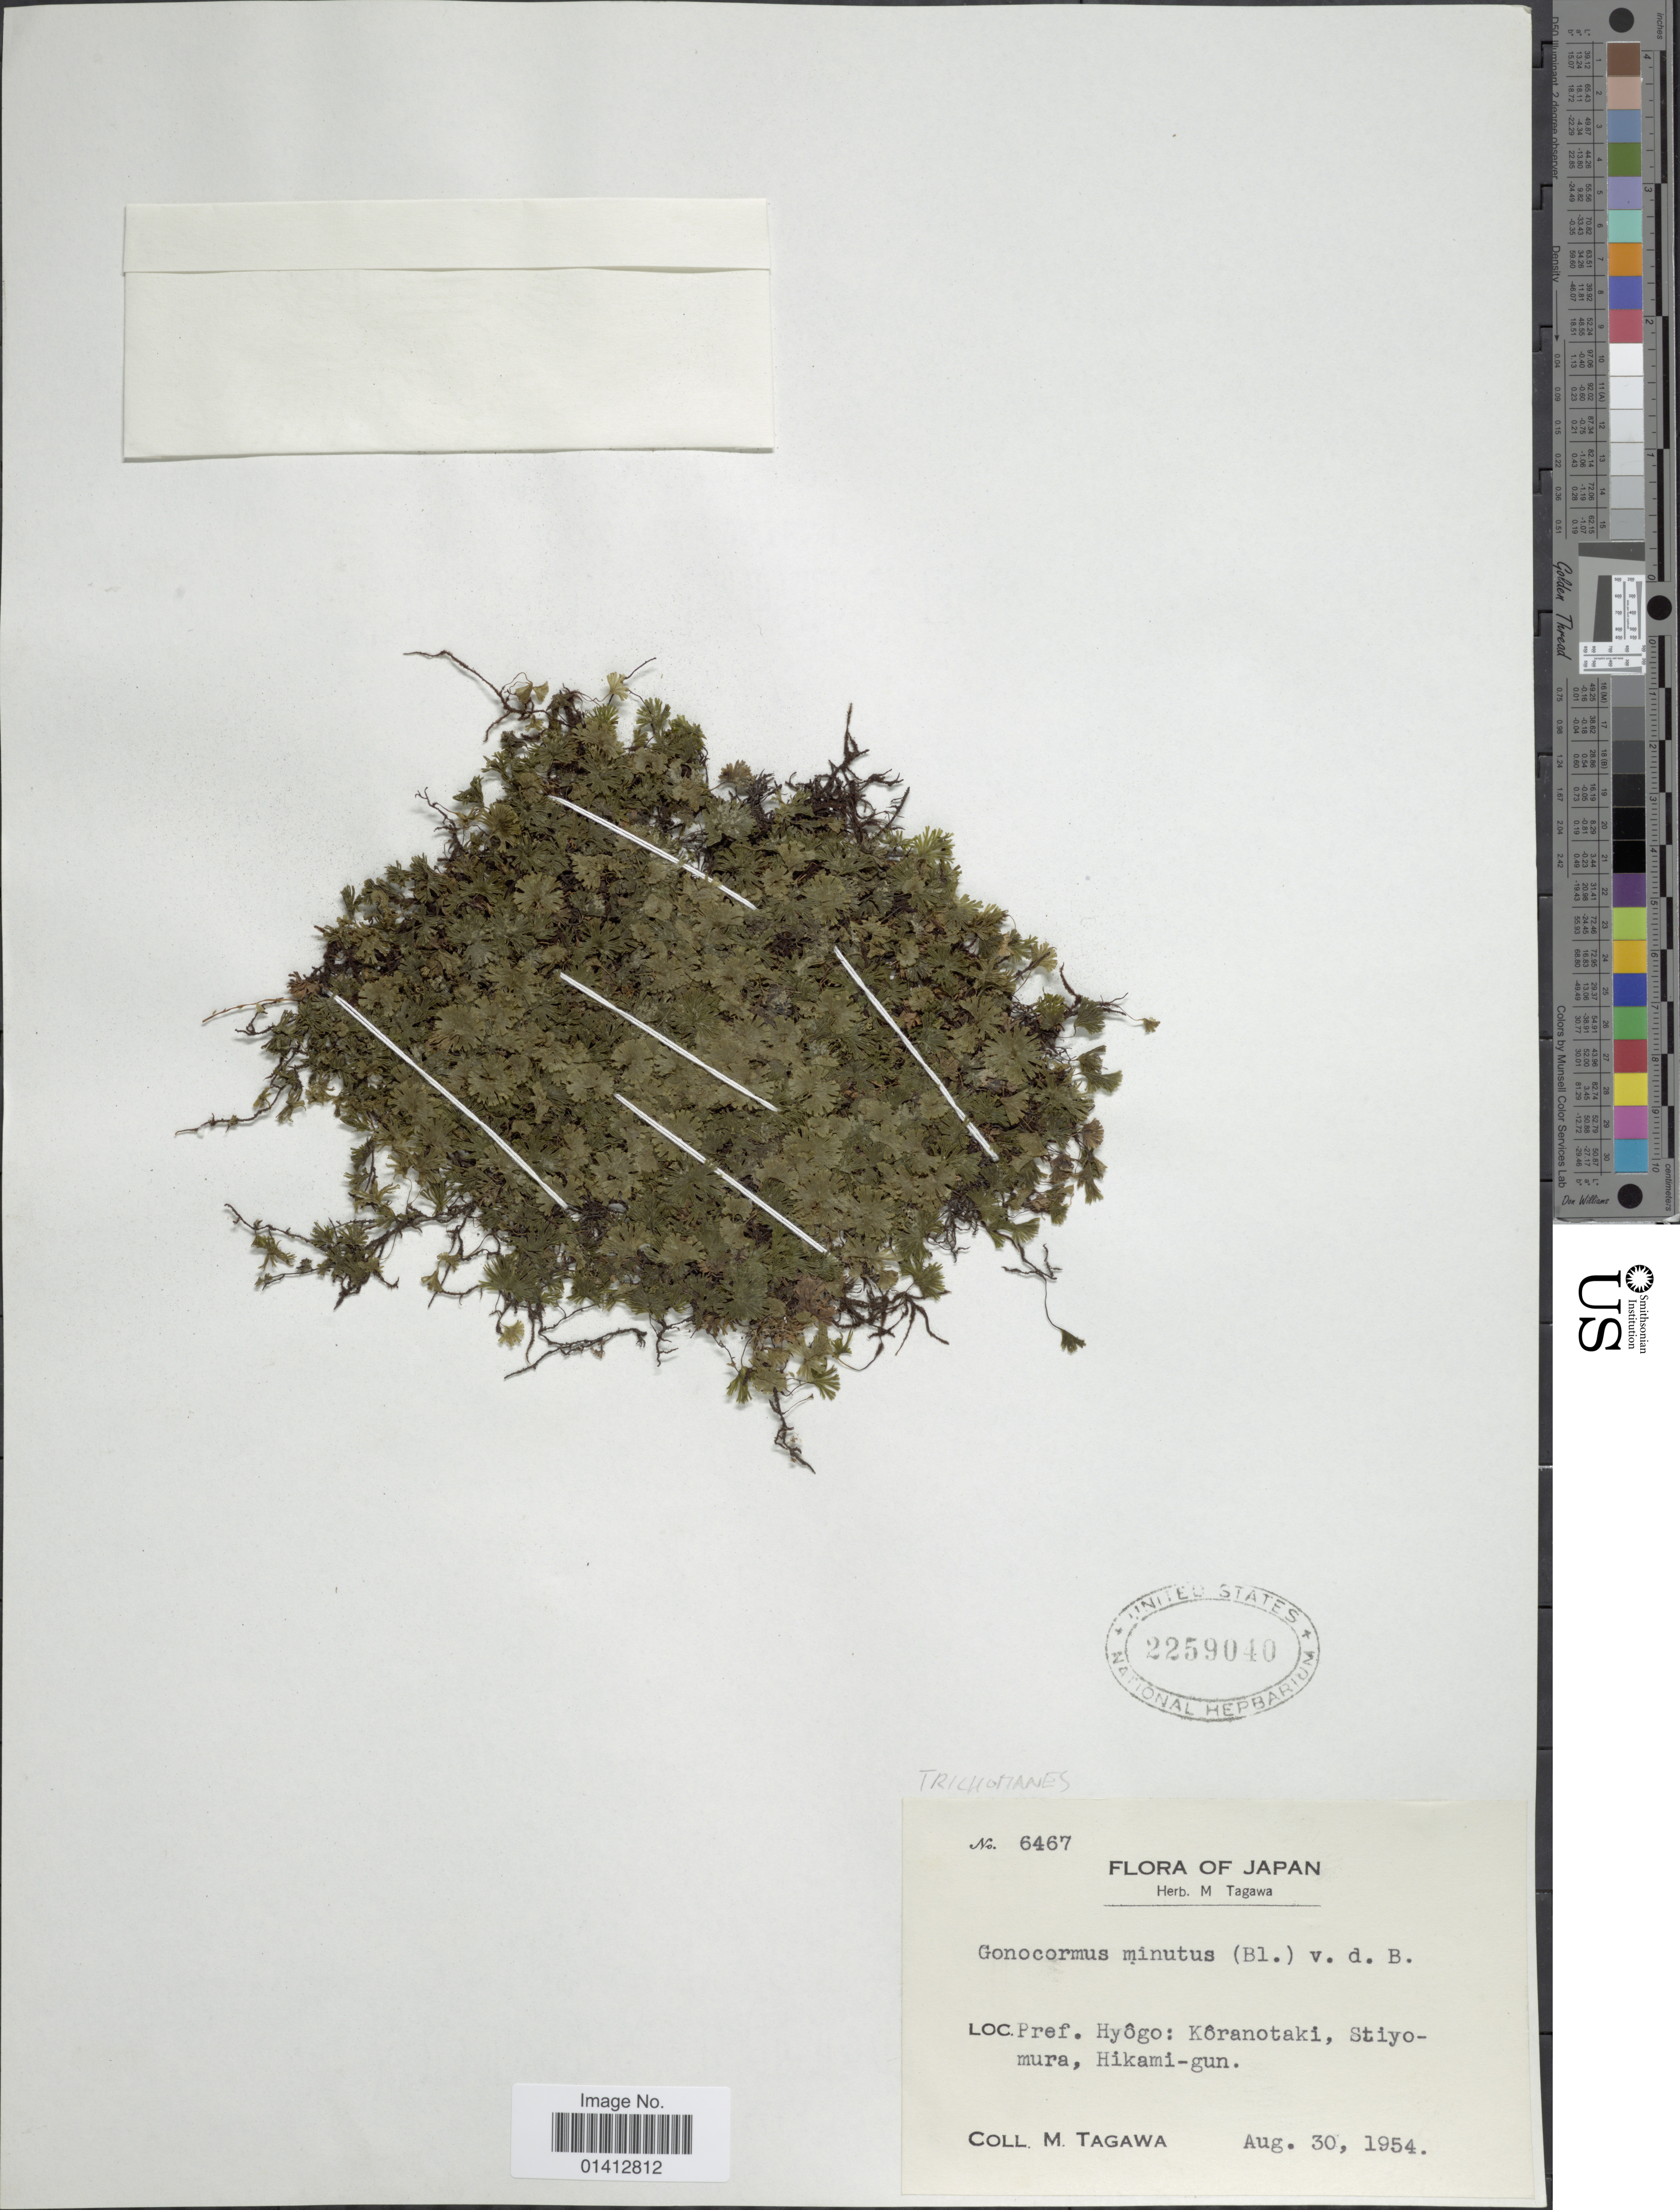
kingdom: Plantae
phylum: Tracheophyta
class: Polypodiopsida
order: Hymenophyllales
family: Hymenophyllaceae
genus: Crepidomanes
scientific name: Crepidomanes minutum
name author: (Blume) K. Iwats.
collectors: M. Tagawa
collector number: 6467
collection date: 1954-08-30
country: Japan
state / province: Hyogo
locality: Pref Hyôgo: kôrnotaki, Stiyomura, Hukami-gun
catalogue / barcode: US 2259040